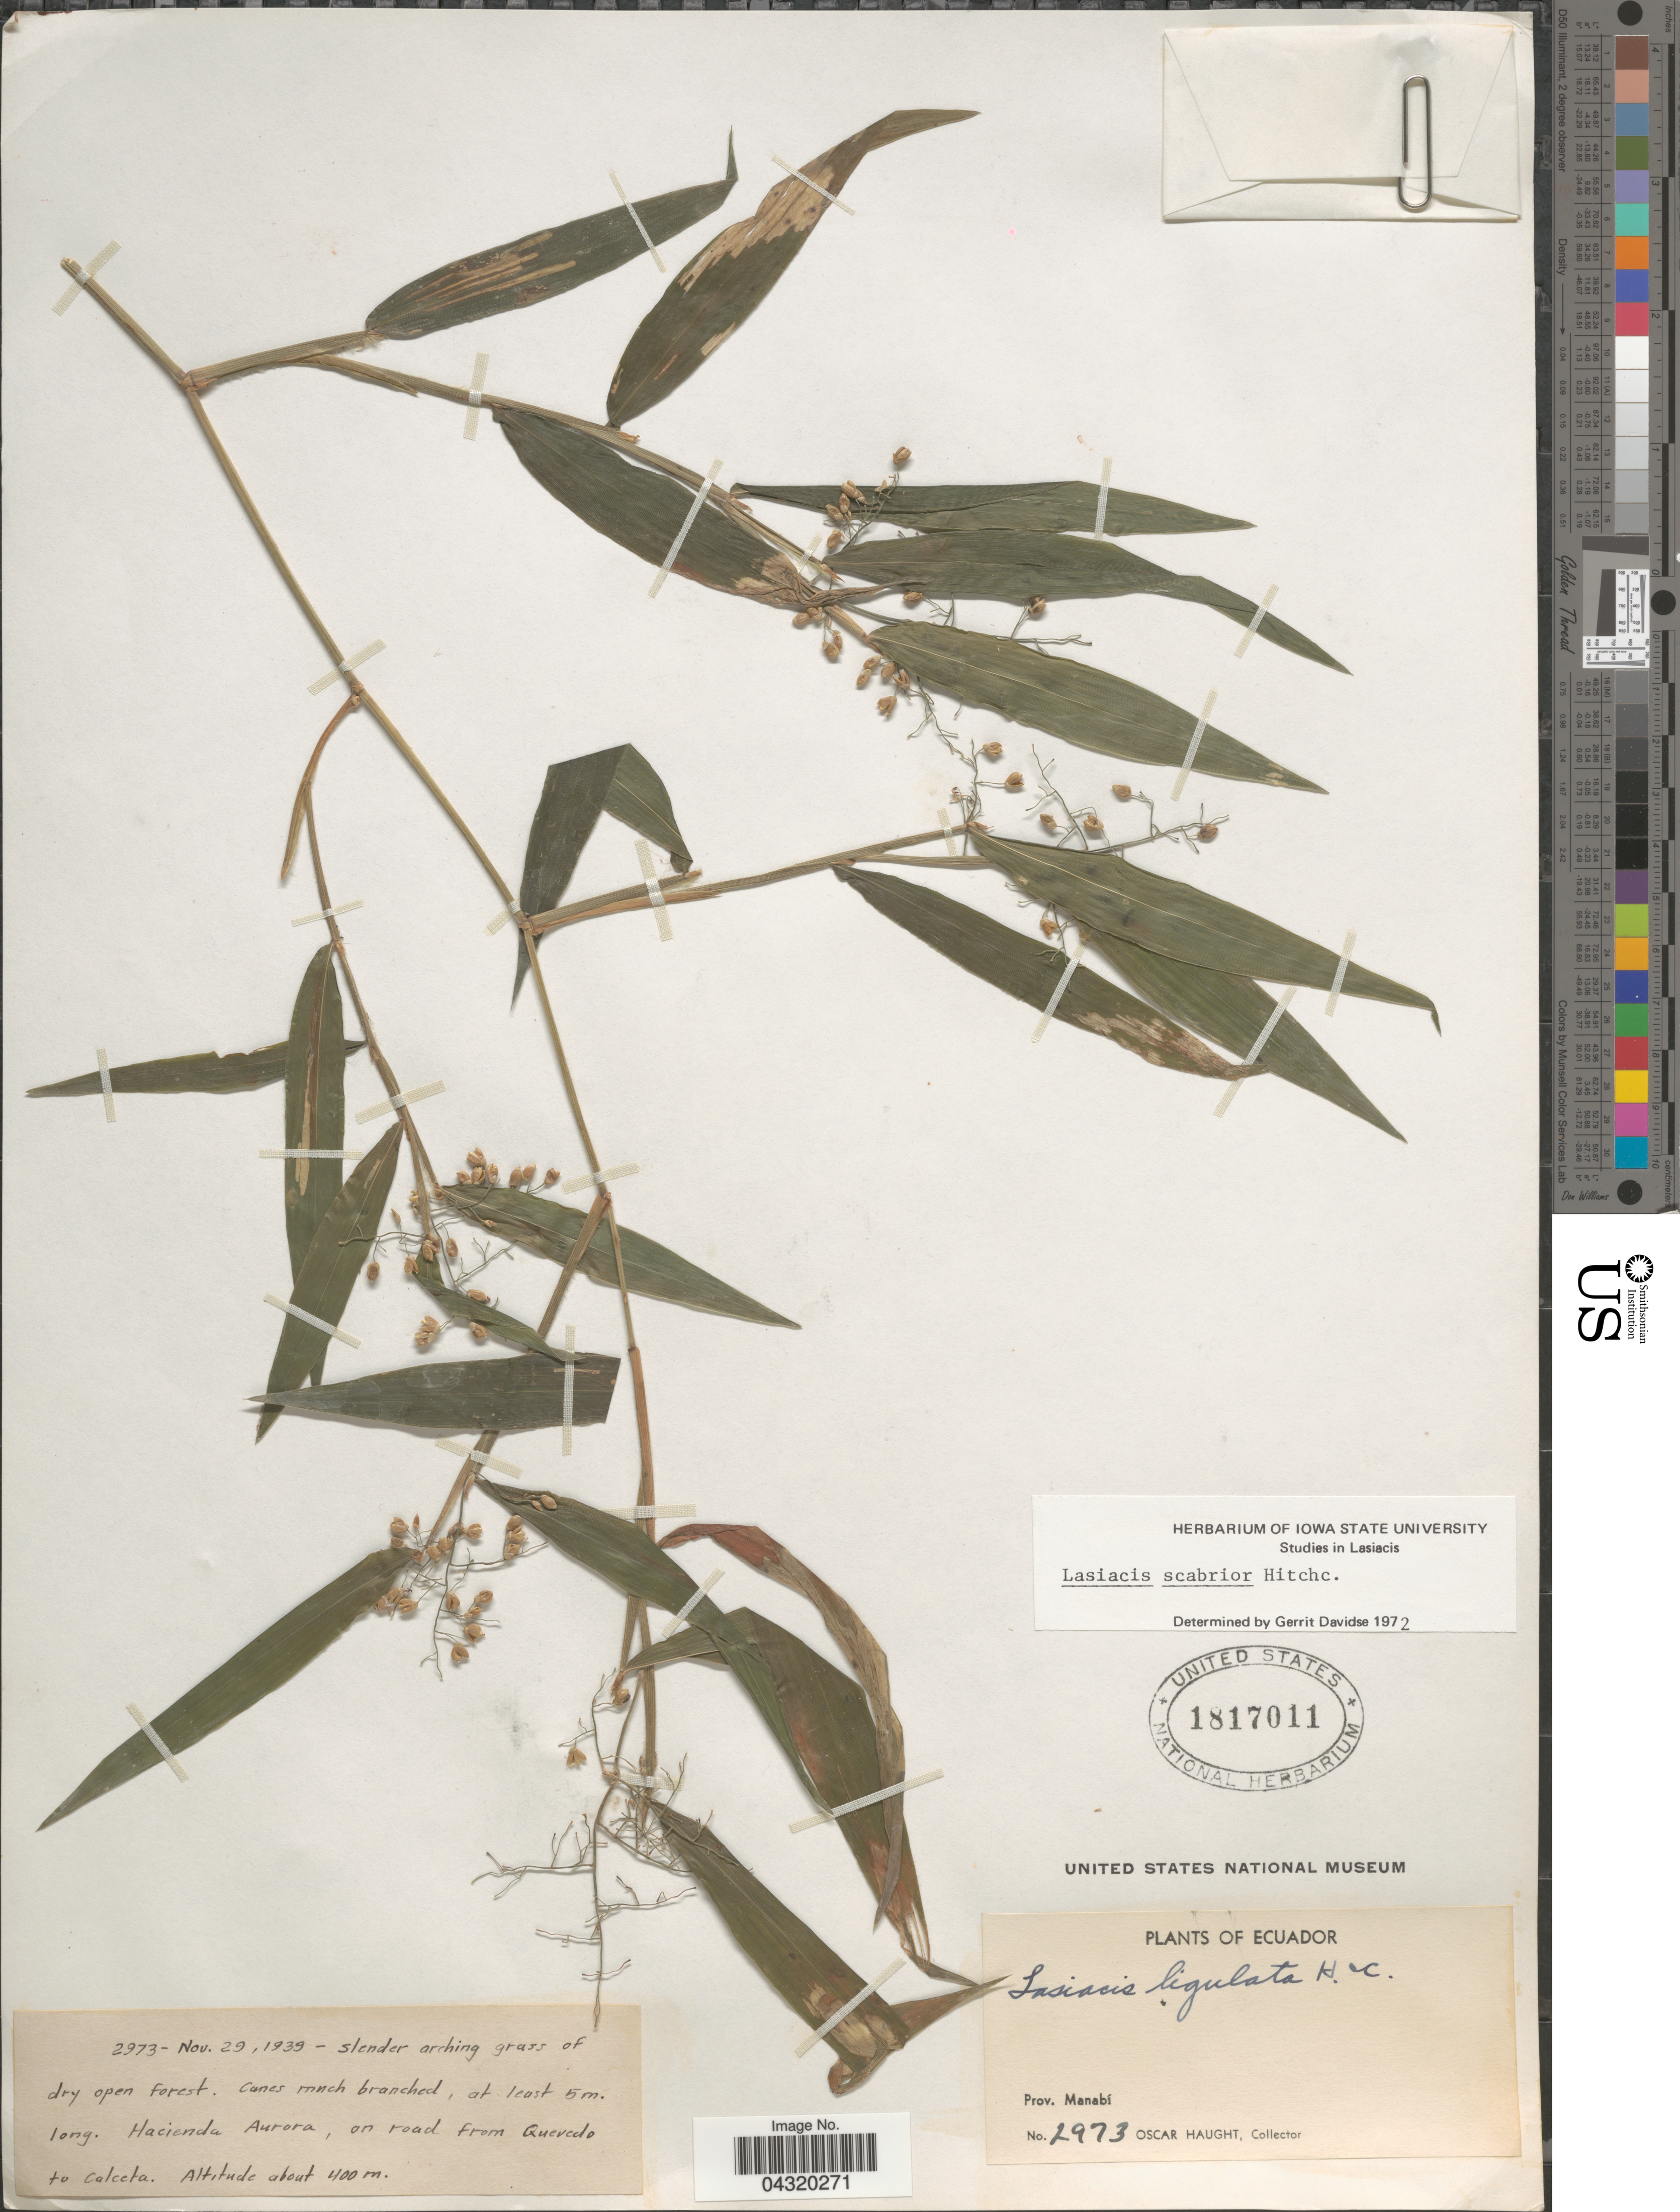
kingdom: Plantae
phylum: Tracheophyta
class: Liliopsida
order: Poales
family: Poaceae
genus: Lasiacis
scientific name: Lasiacis scabrior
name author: Hitchc.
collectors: O. L. Haught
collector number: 2973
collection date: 1939-11-29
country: Ecuador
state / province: Manabí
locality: Hacienda Aurora, on road from Quevedo to Calceta.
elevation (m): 400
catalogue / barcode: US 1817011